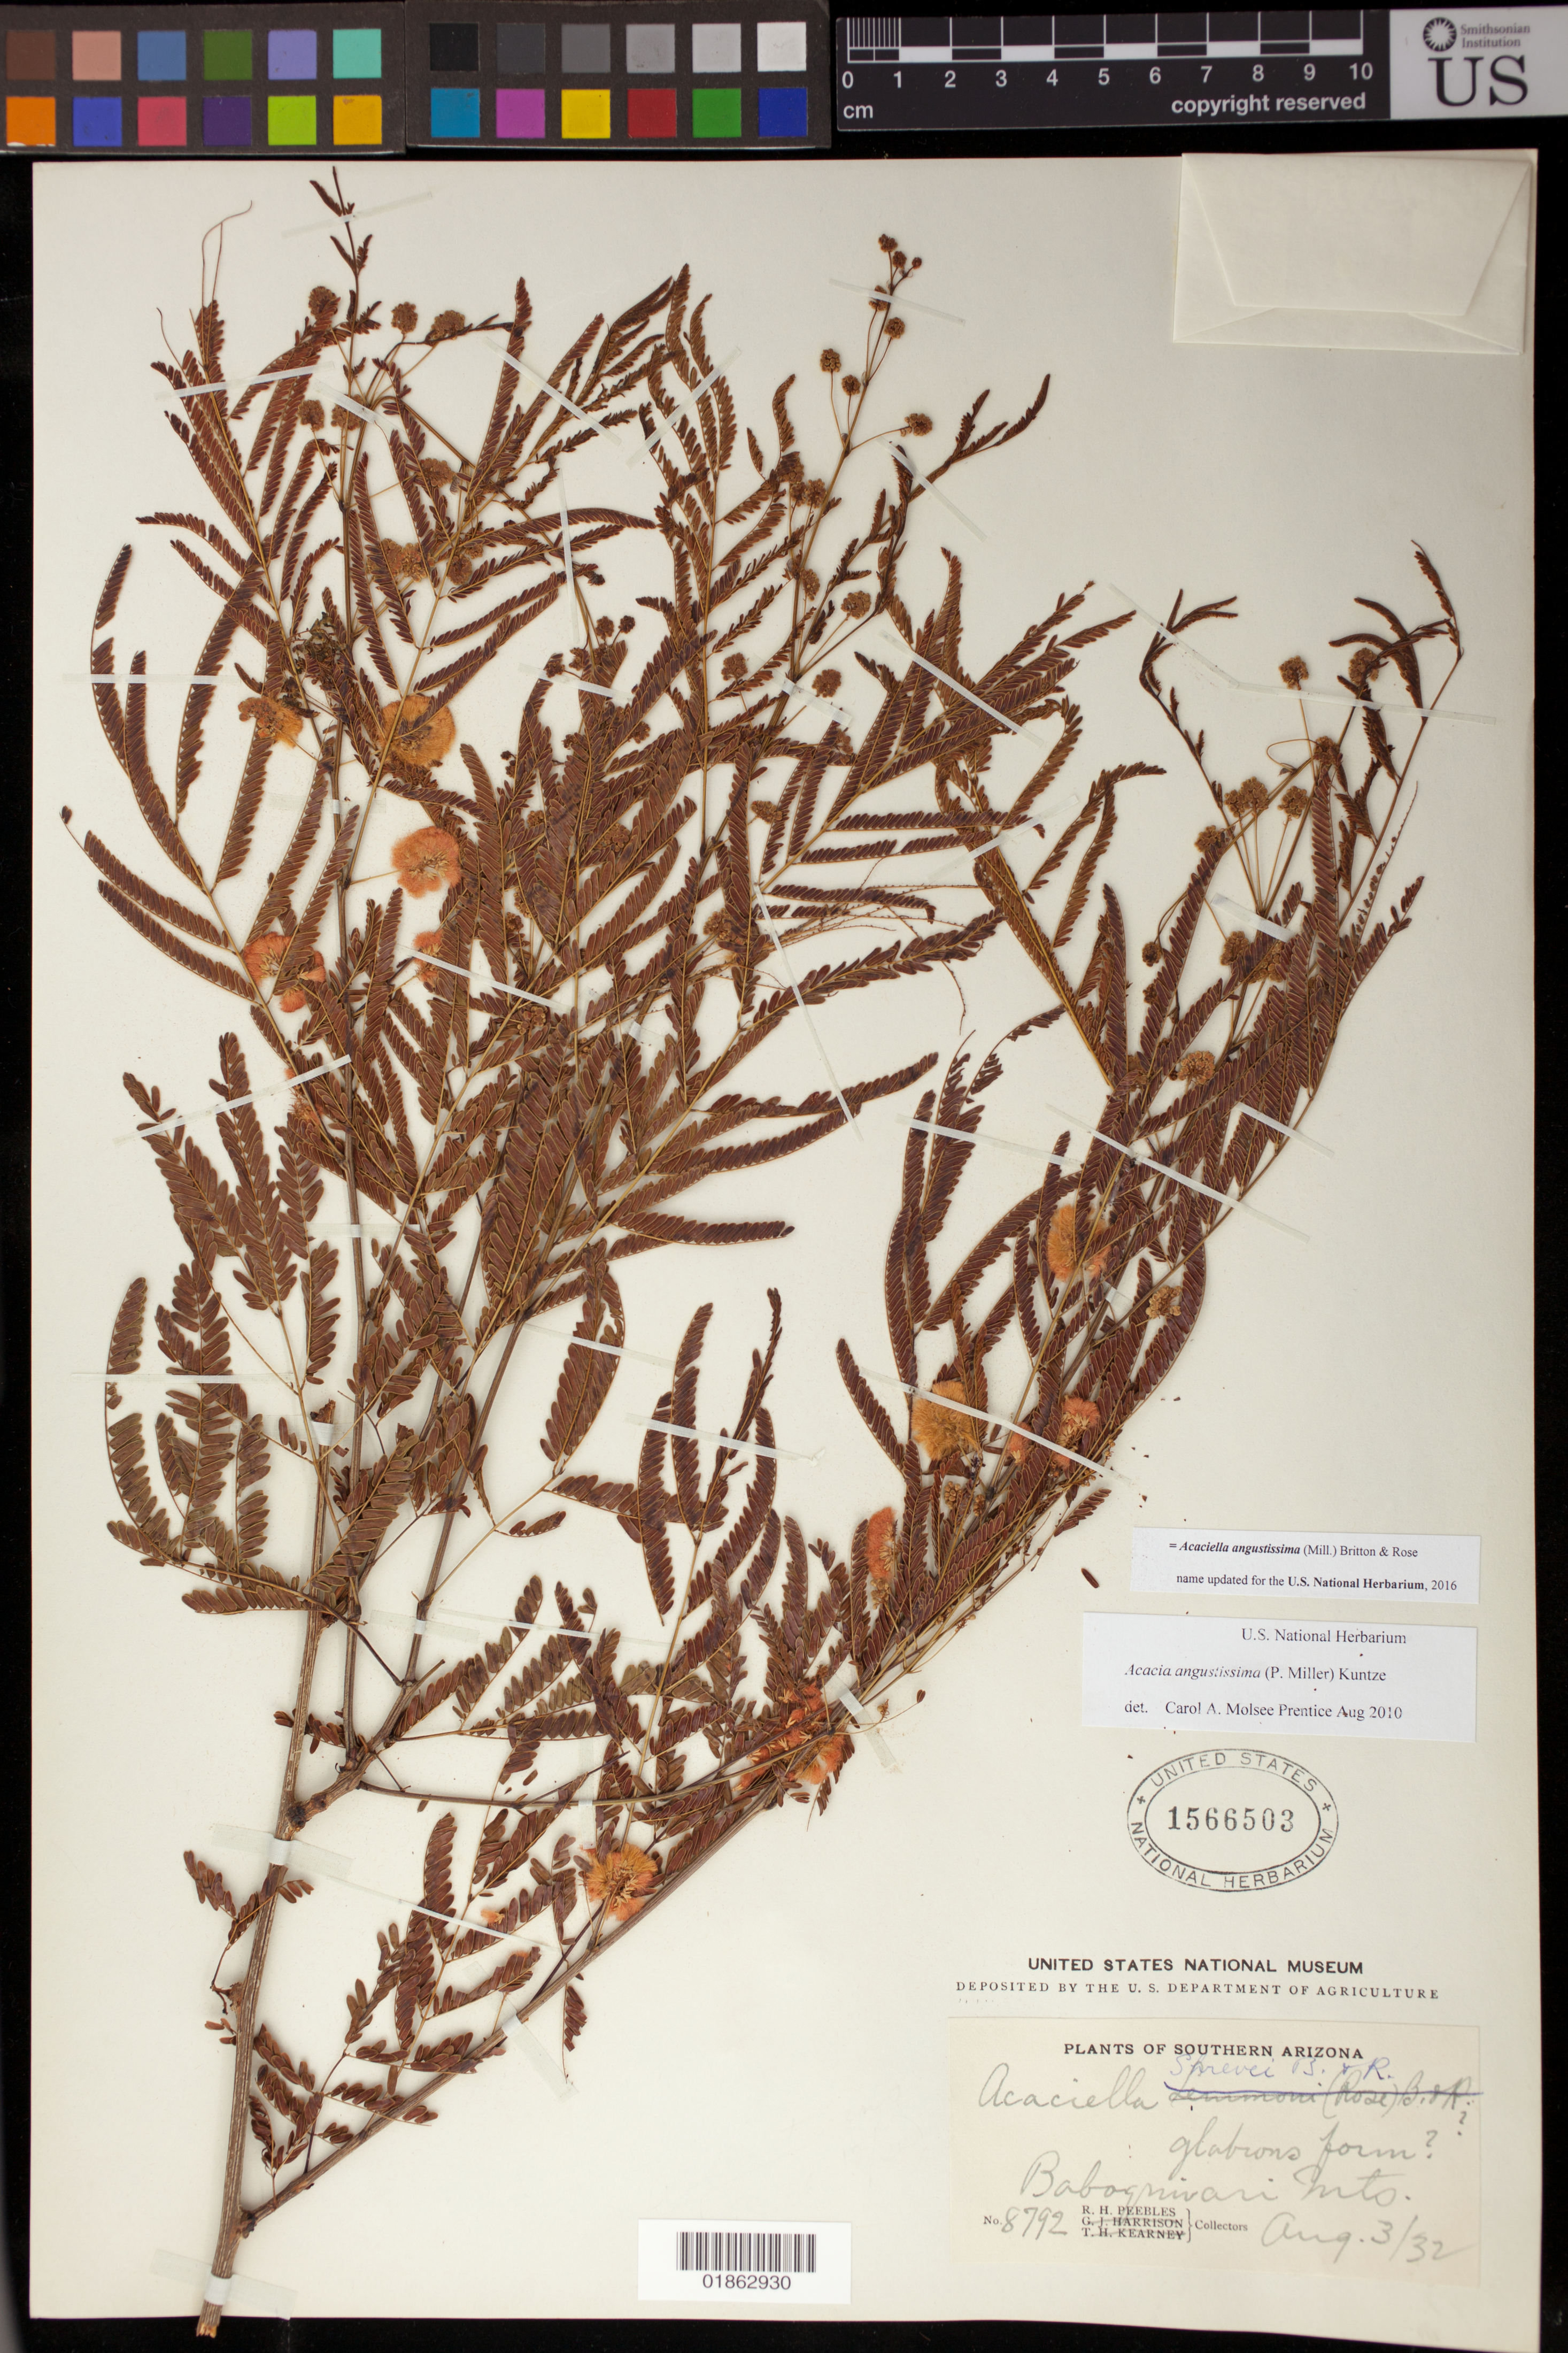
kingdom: Plantae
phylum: Tracheophyta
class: Magnoliopsida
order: Fabales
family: Fabaceae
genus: Acaciella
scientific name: Acaciella angustissima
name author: (Mill.) Britton & Rose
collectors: R. H. Peebles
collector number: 8792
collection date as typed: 03 Aug 1932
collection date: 1932-08-03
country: United States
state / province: Arizona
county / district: Pima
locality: Southern Arizona, Baboquivari Mountains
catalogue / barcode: US 1566503